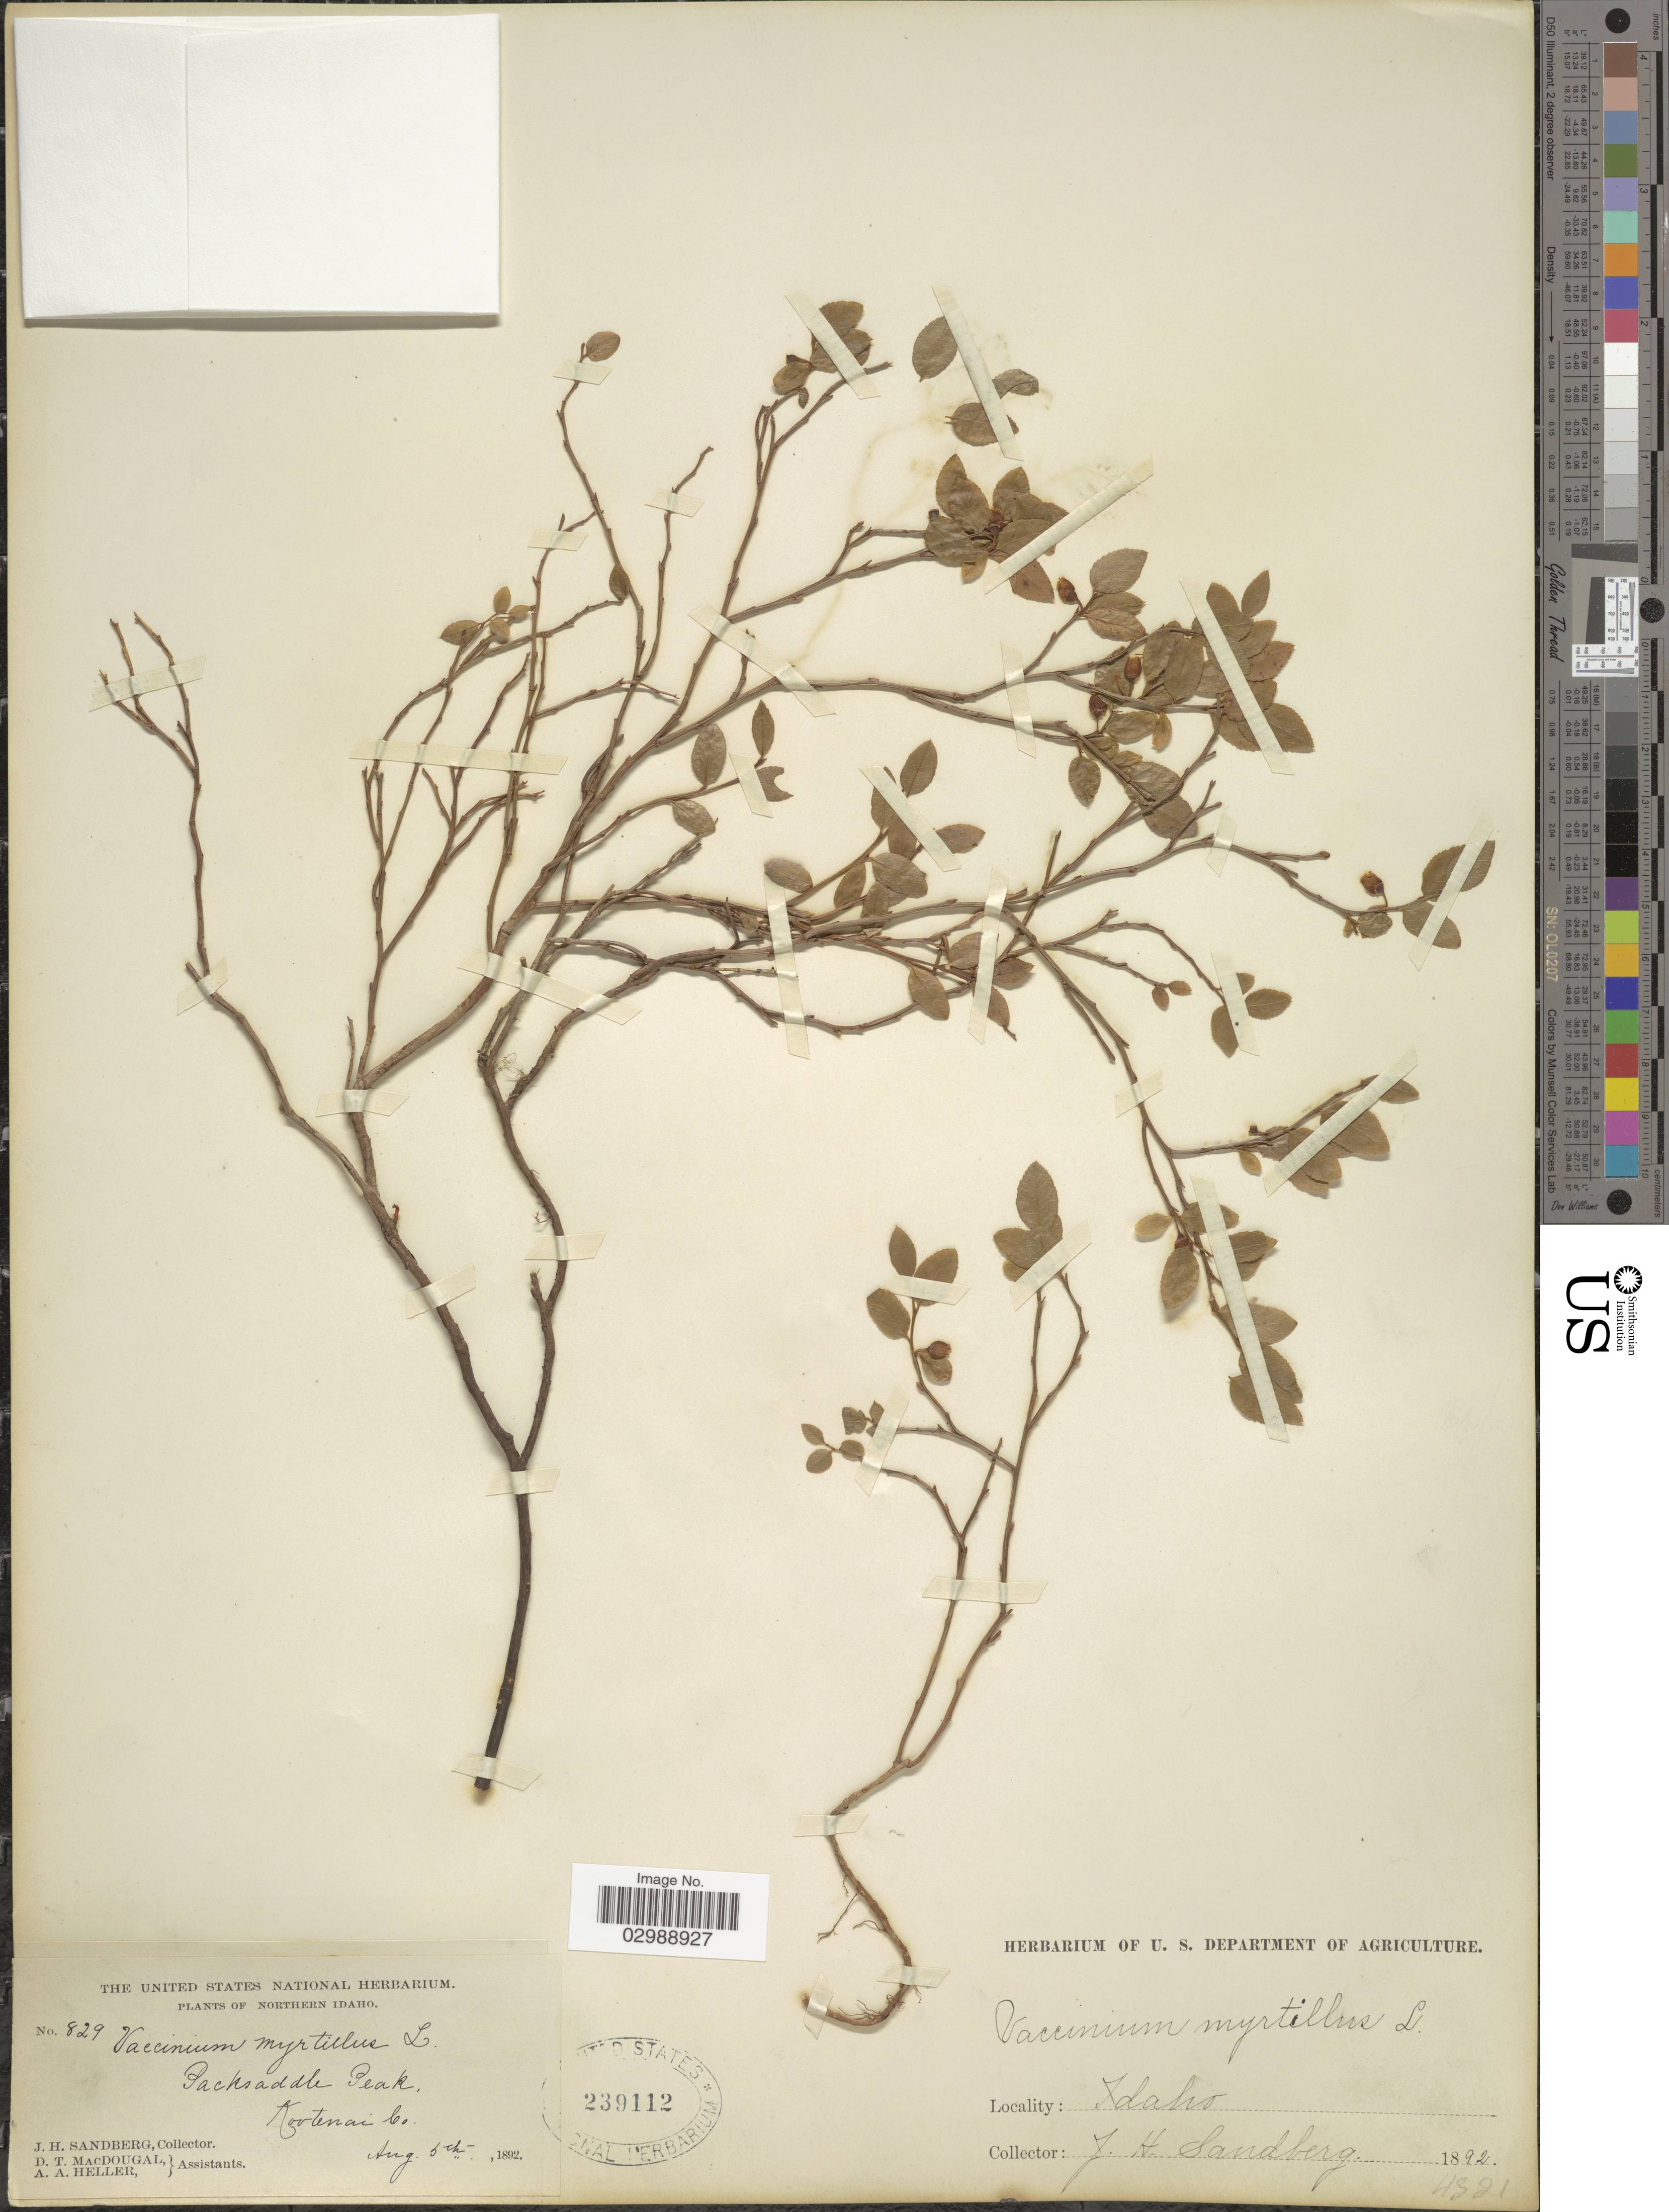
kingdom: Plantae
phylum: Tracheophyta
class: Magnoliopsida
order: Ericales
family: Ericaceae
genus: Vaccinium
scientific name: Vaccinium oreophilum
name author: Rydb.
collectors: J. H. Sandberg, D. T. MacDougal & A. A. Heller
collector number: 829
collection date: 1892-08-05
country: United States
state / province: Idaho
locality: Northern Idaho. Packsaddle Peak. Kootenai Co.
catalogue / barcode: US 239112